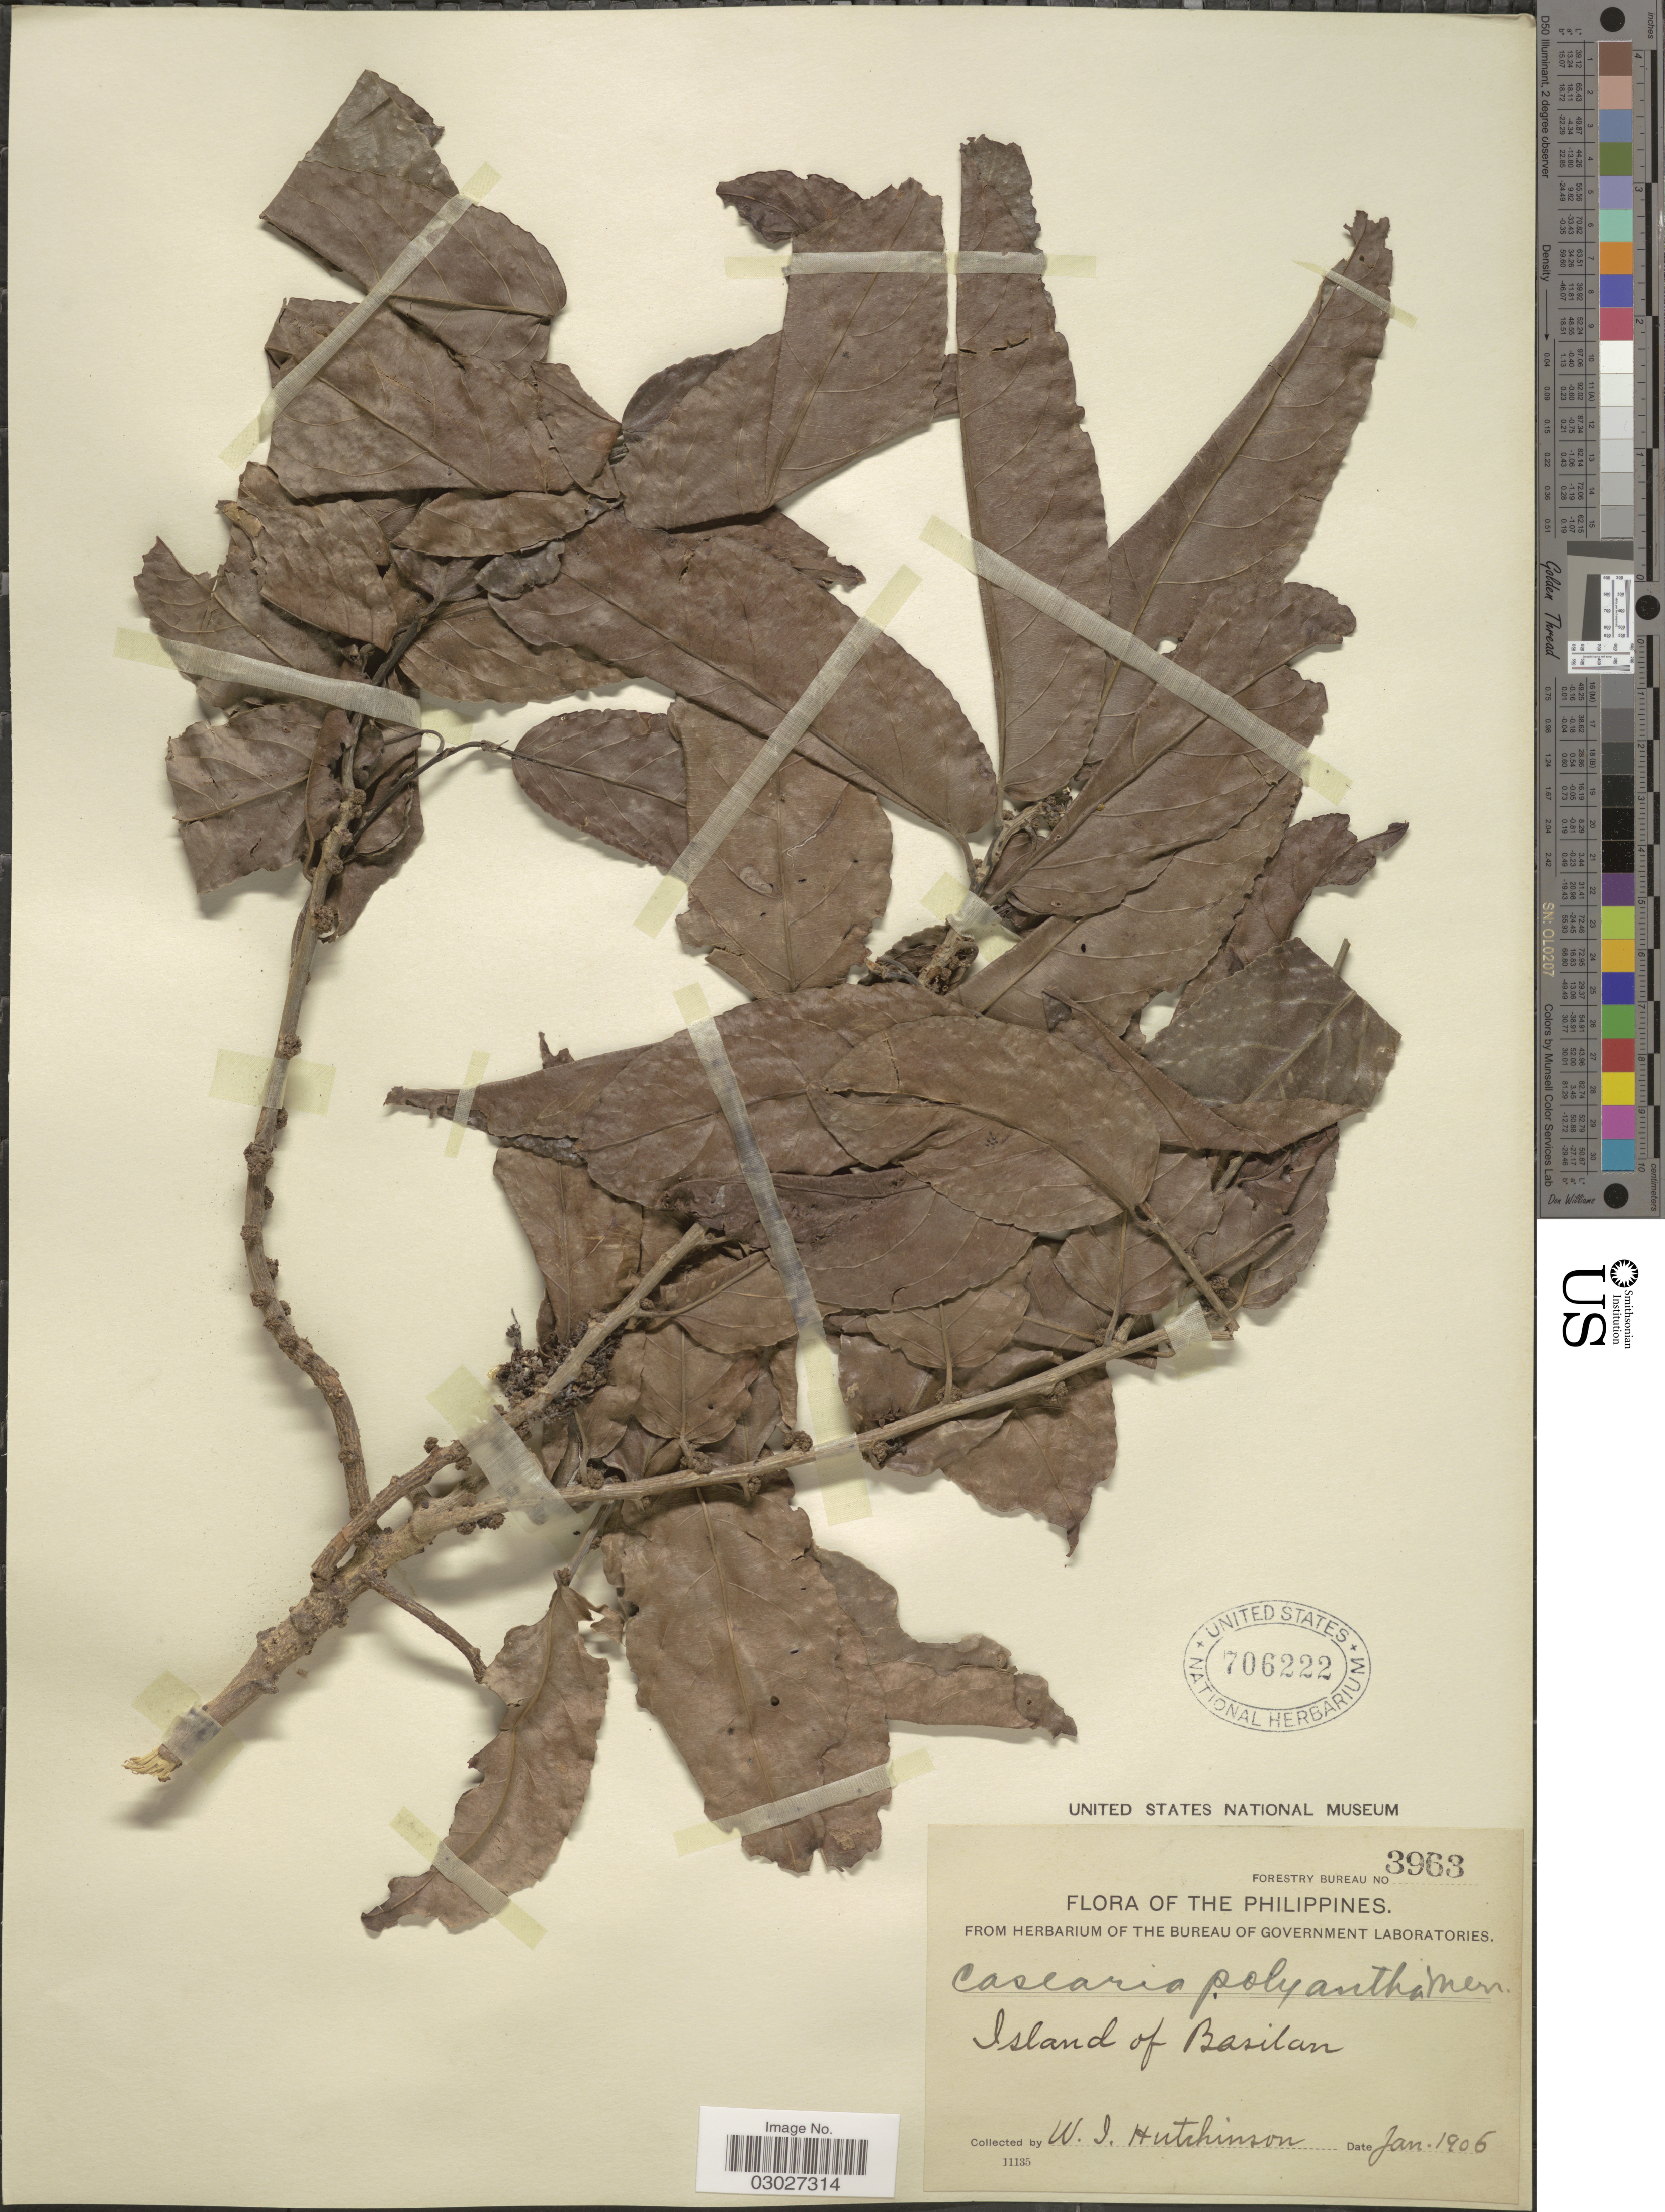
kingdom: Plantae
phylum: Tracheophyta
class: Magnoliopsida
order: Malpighiales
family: Salicaceae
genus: Casearia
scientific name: Casearia grewiifolia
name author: Vent.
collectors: W. J. Hutchinson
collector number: Forestry Bureau 3963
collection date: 1906-01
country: Philippines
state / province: Muslim Mindanao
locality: Island of Basilan.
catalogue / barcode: US 706222